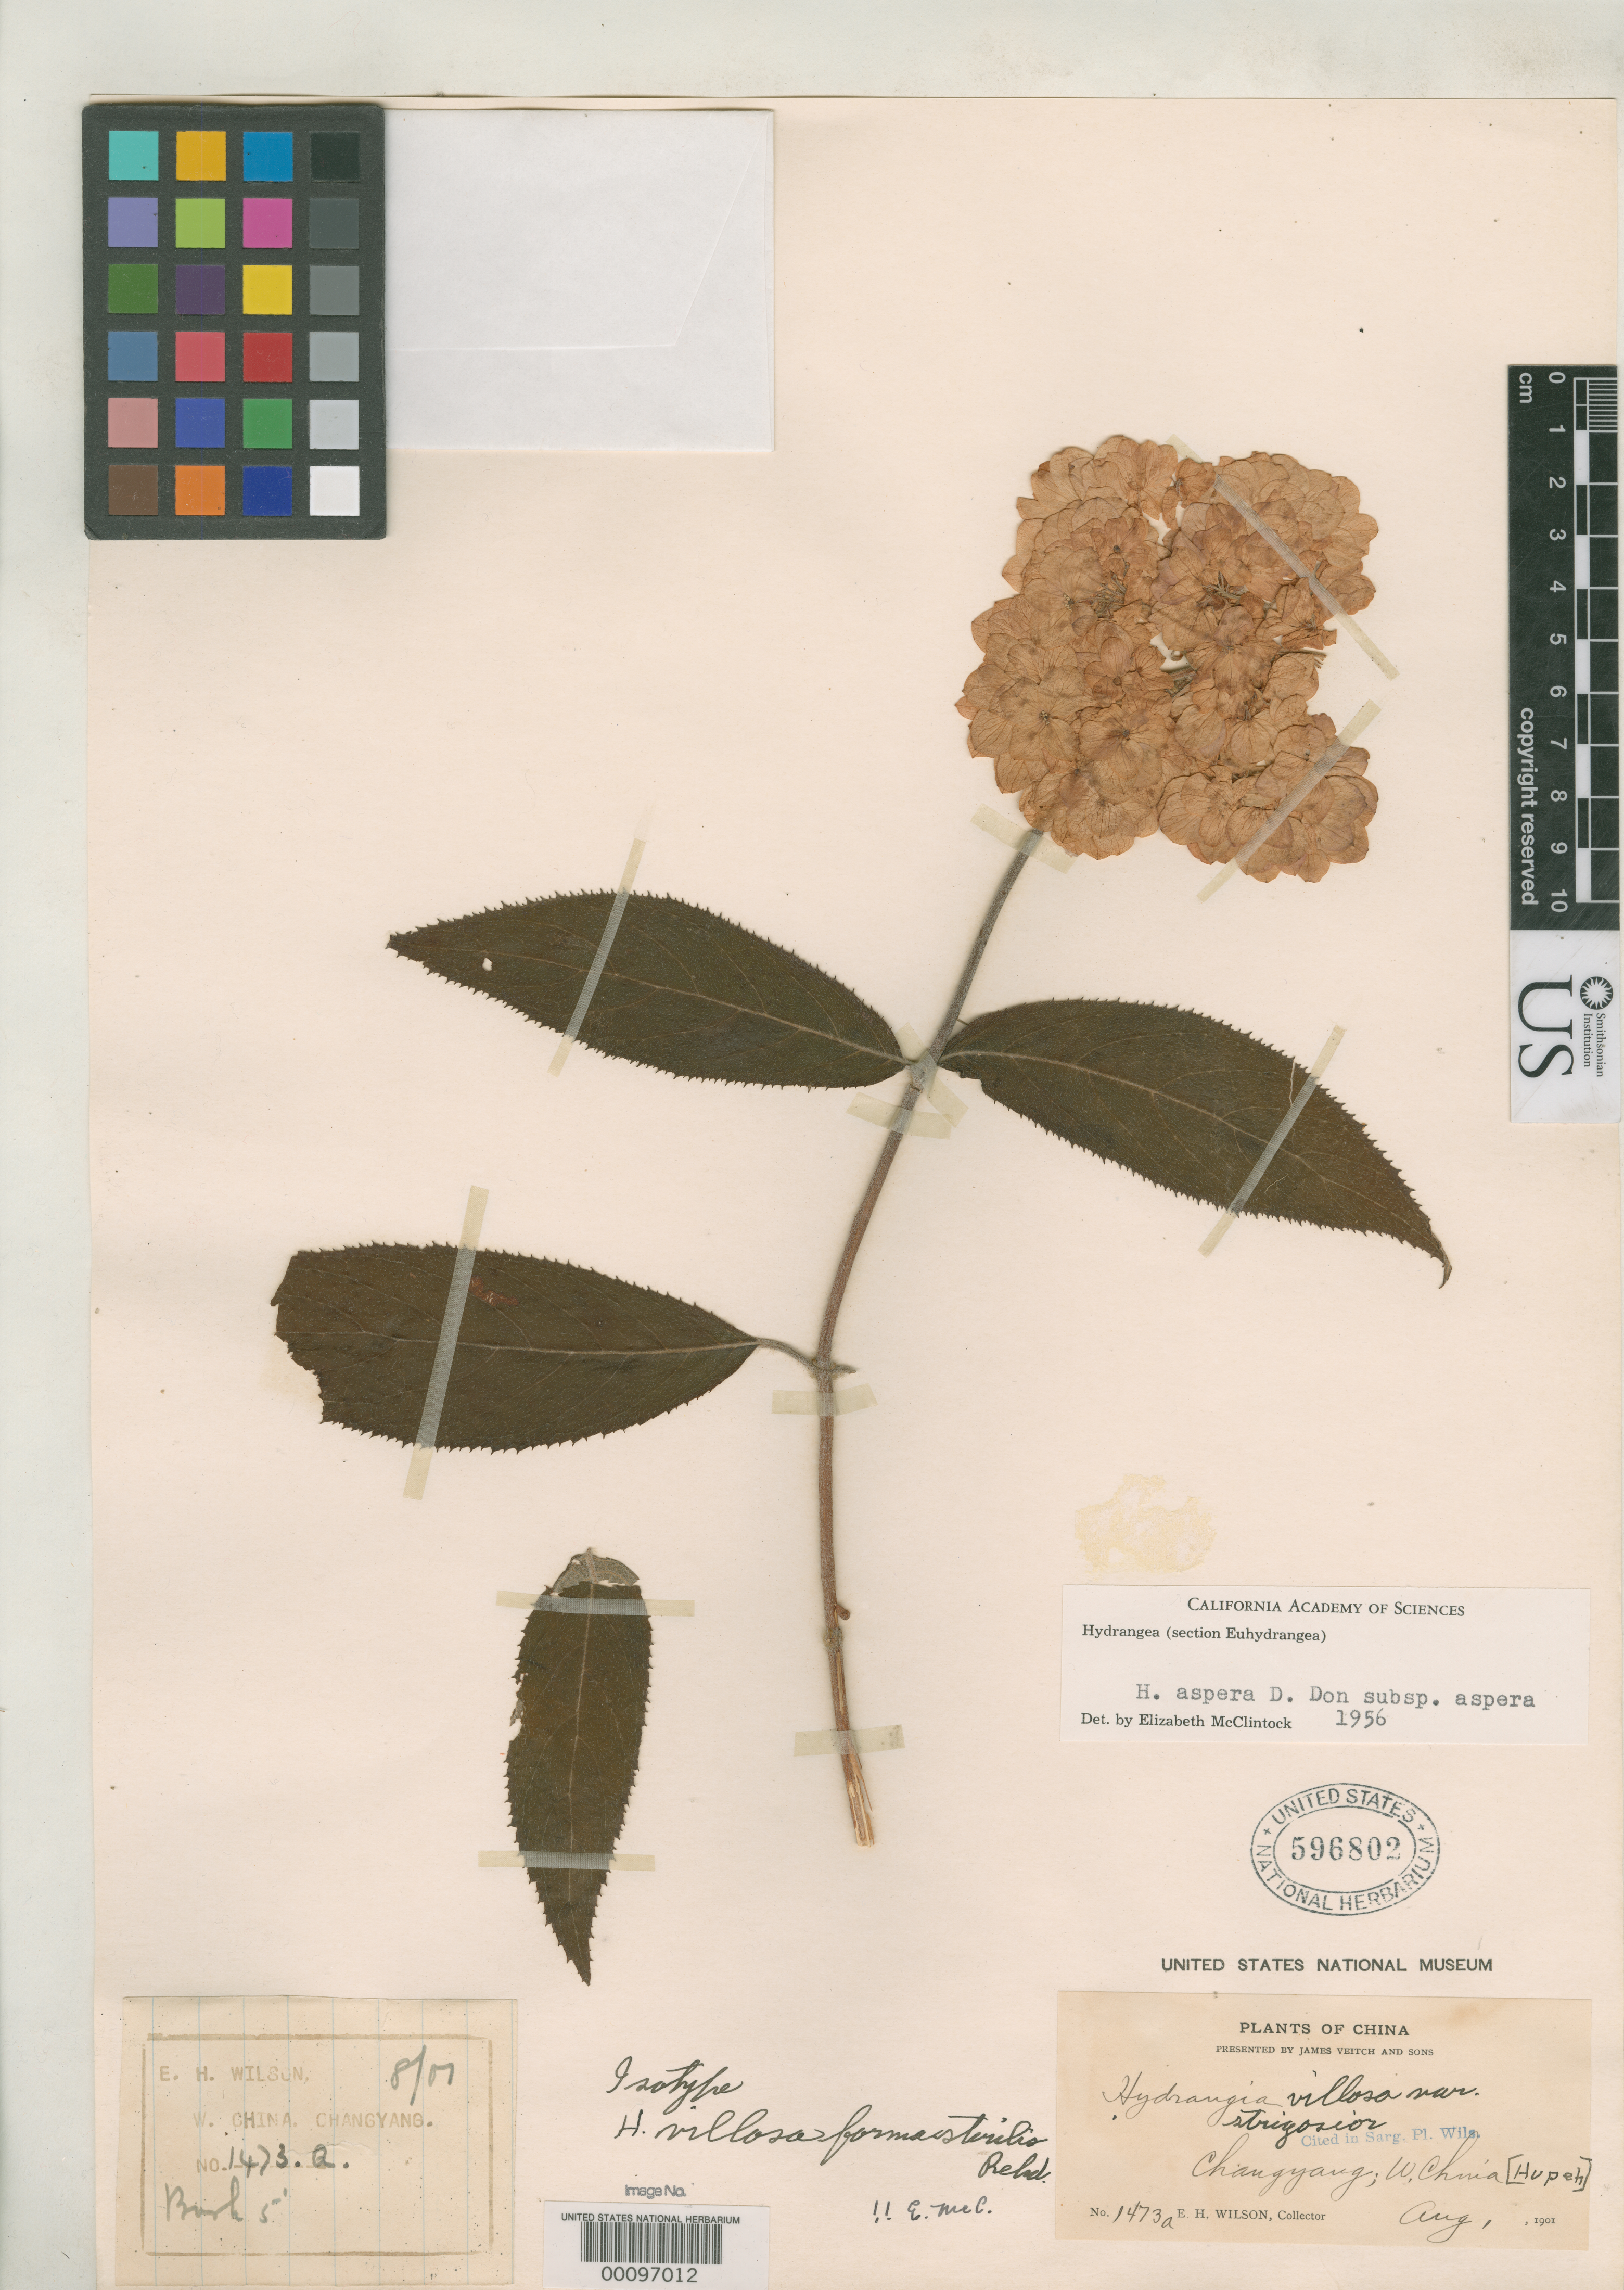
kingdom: Plantae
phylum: Tracheophyta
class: Magnoliopsida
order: Cornales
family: Hydrangeaceae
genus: Hydrangea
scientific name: Hydrangea villosa f. sterilis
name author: Rehder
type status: Isotype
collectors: E. H. Wilson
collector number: Veitch Exped. 1473 a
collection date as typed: Aug 1900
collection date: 1900-08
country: China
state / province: Hubei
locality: Mountains near Ichang.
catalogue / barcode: US 596802